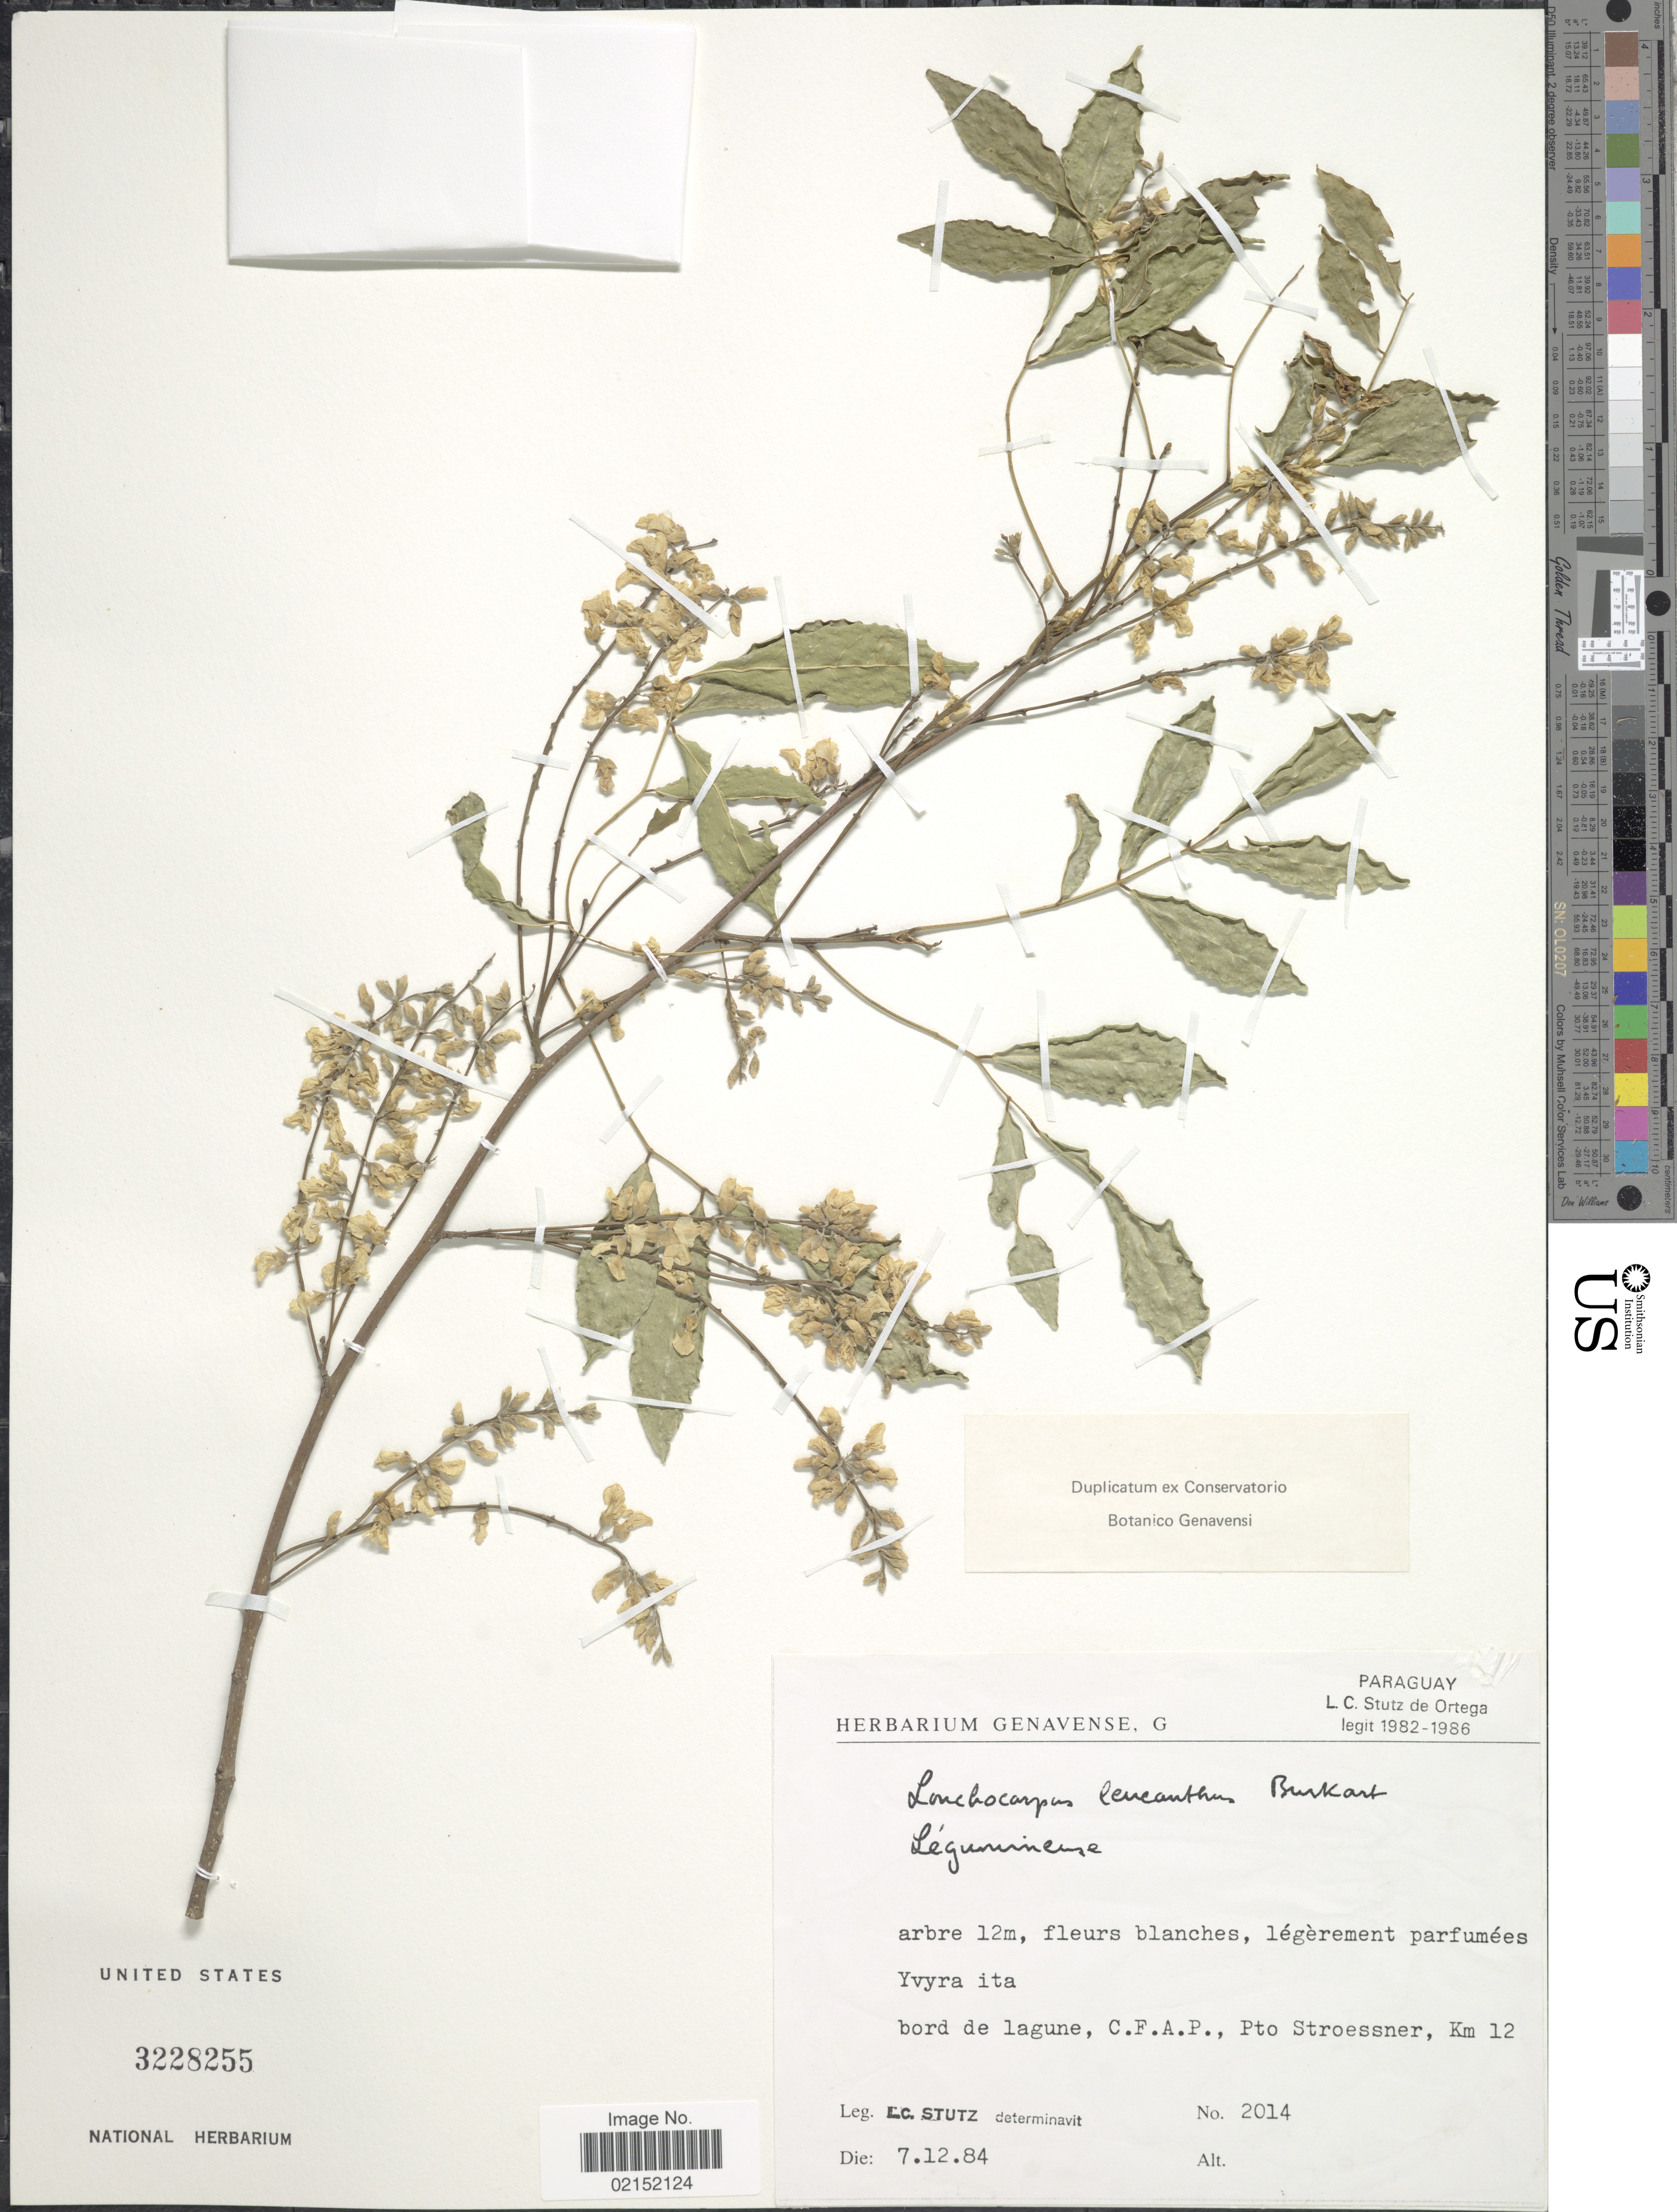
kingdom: Plantae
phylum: Tracheophyta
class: Magnoliopsida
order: Fabales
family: Fabaceae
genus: Muellera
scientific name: Muellera campestris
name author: (Mart. ex Benth.) M.J. Silva & A.M.G. Azevedo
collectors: L. C. Stutz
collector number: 2014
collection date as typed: Transcribed d/m/y: 7/12/84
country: Paraguay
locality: Yvyra ita, bord de lagune, C. F. A. P. , Pto Stroessner, Km 12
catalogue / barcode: US 3228255